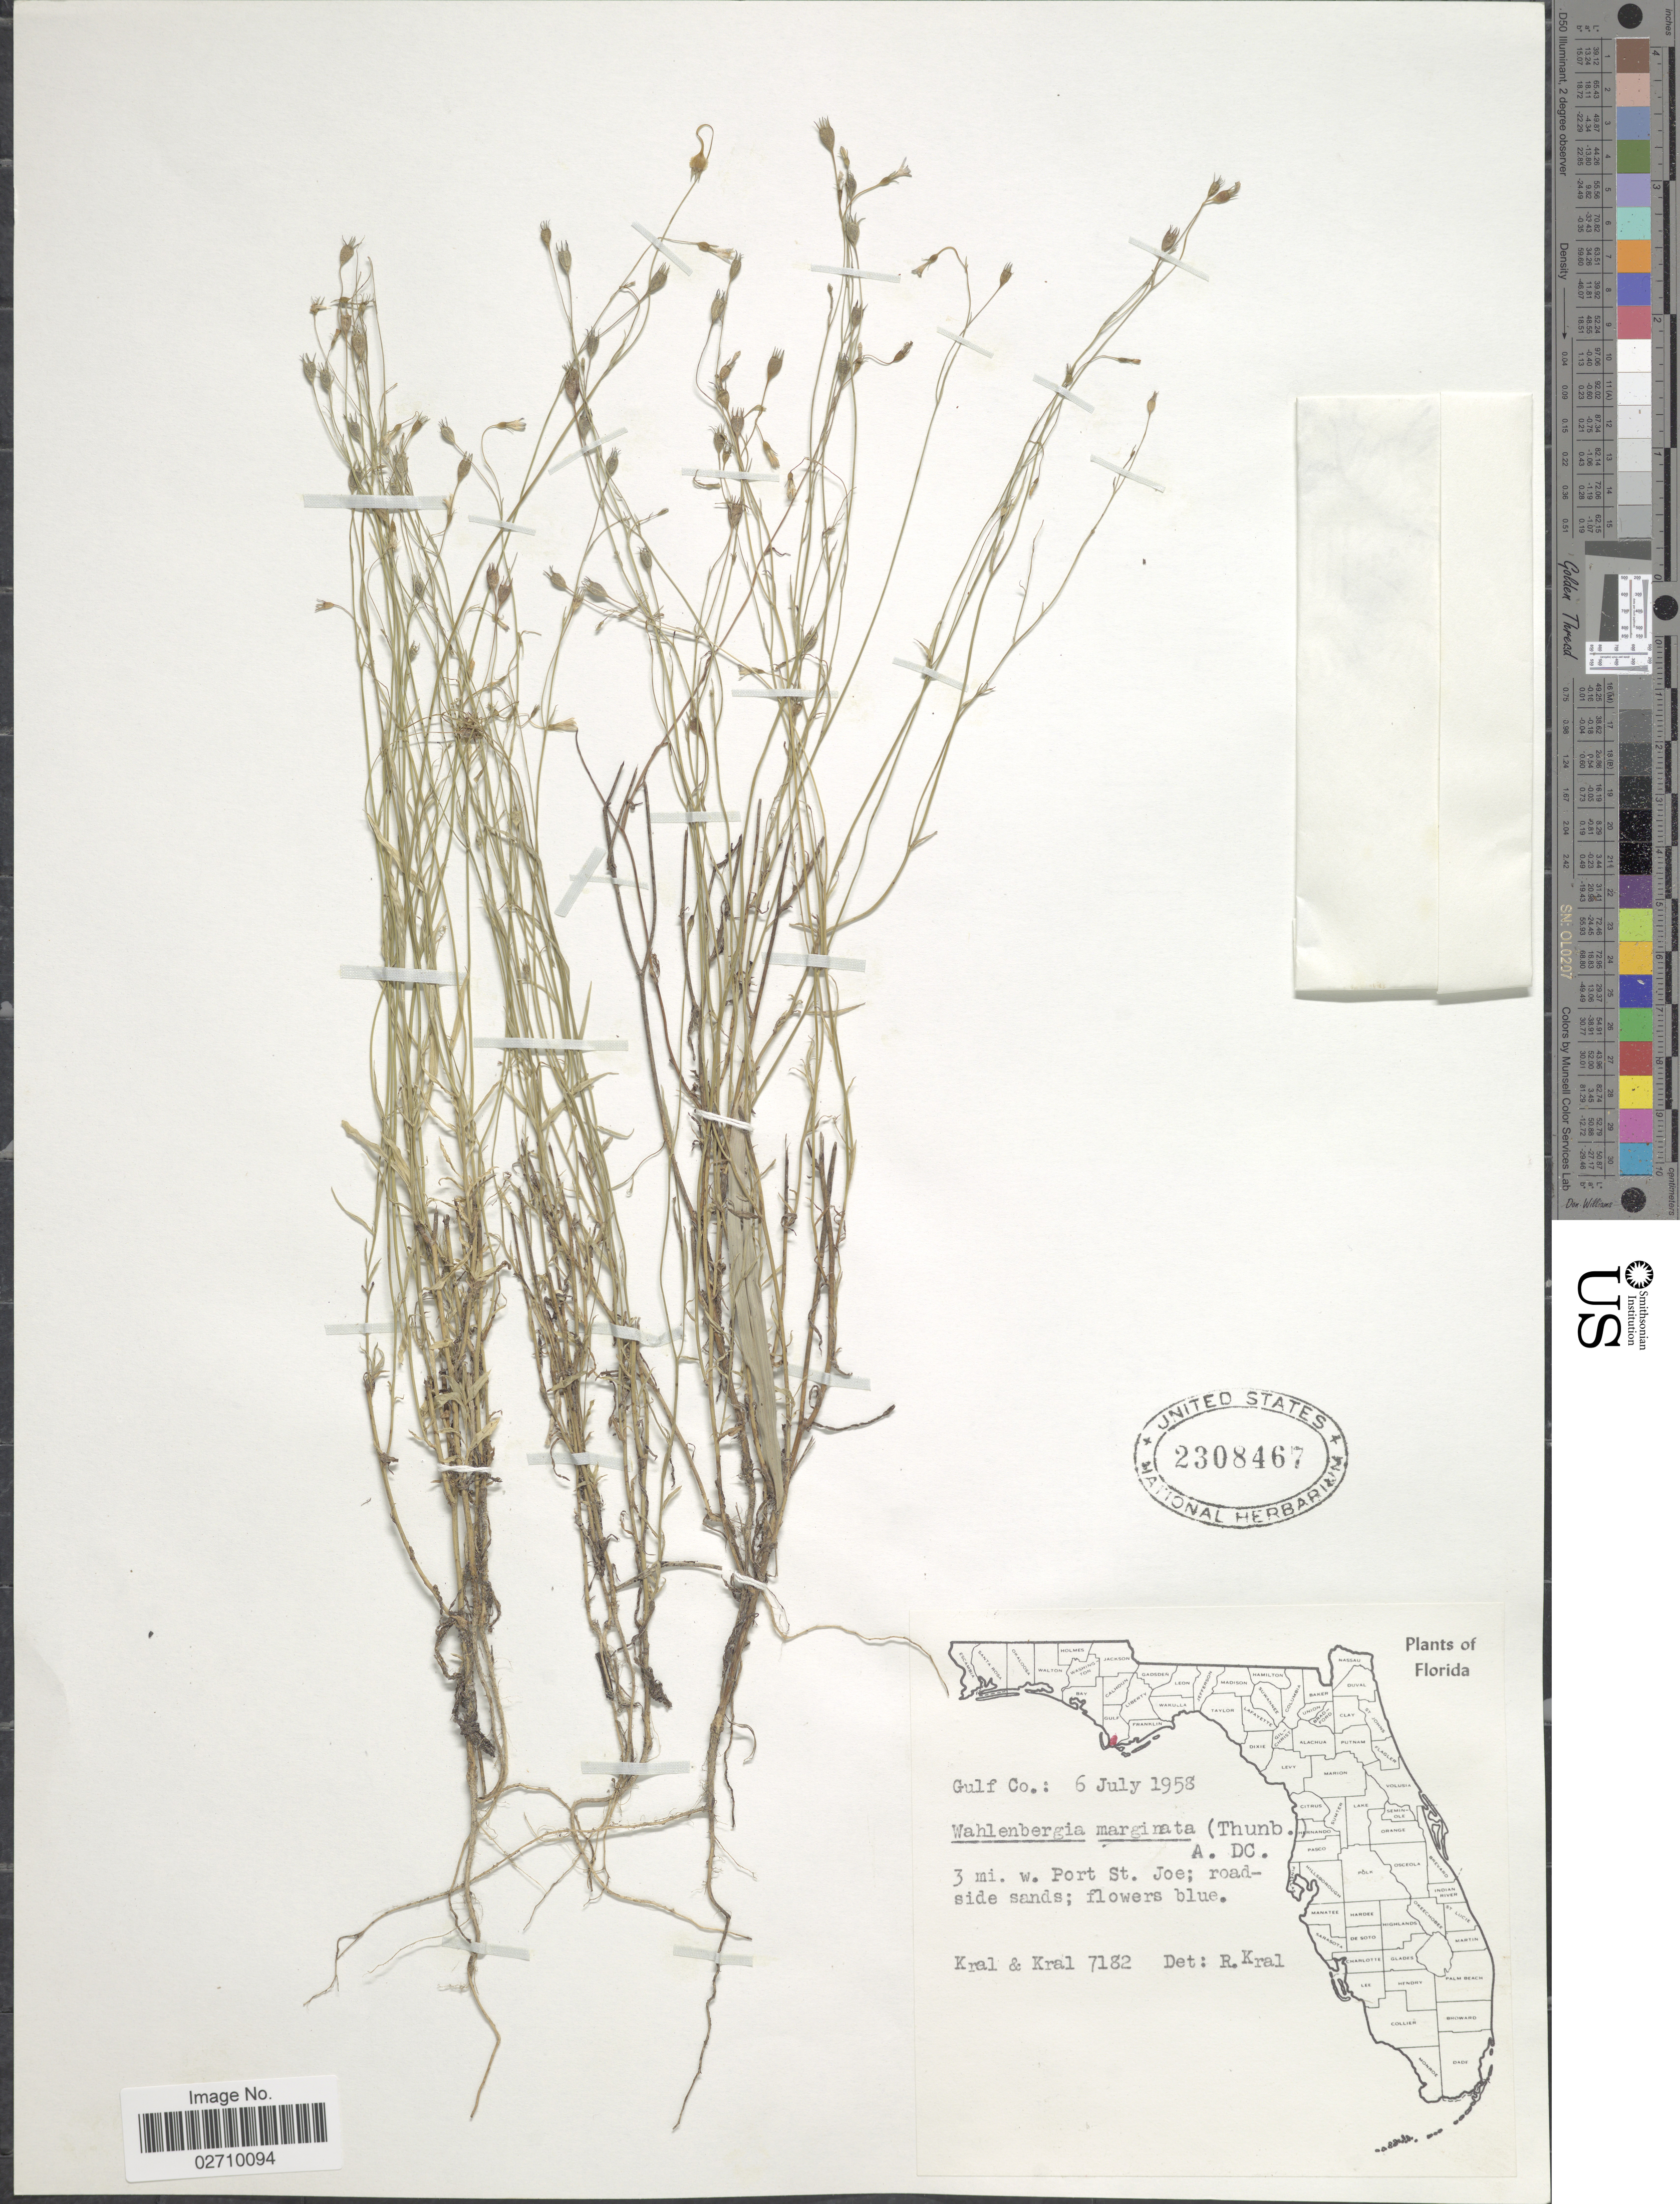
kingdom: Plantae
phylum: Tracheophyta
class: Magnoliopsida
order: Asterales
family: Campanulaceae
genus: Wahlenbergia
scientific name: Wahlenbergia marginata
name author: (Thunb.) A. DC.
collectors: -- Kral & -- Kral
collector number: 7182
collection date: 1958-07-06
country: United States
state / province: Florida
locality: Gulf Co. 3 mi. W. Port St. Joe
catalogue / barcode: US 2308467